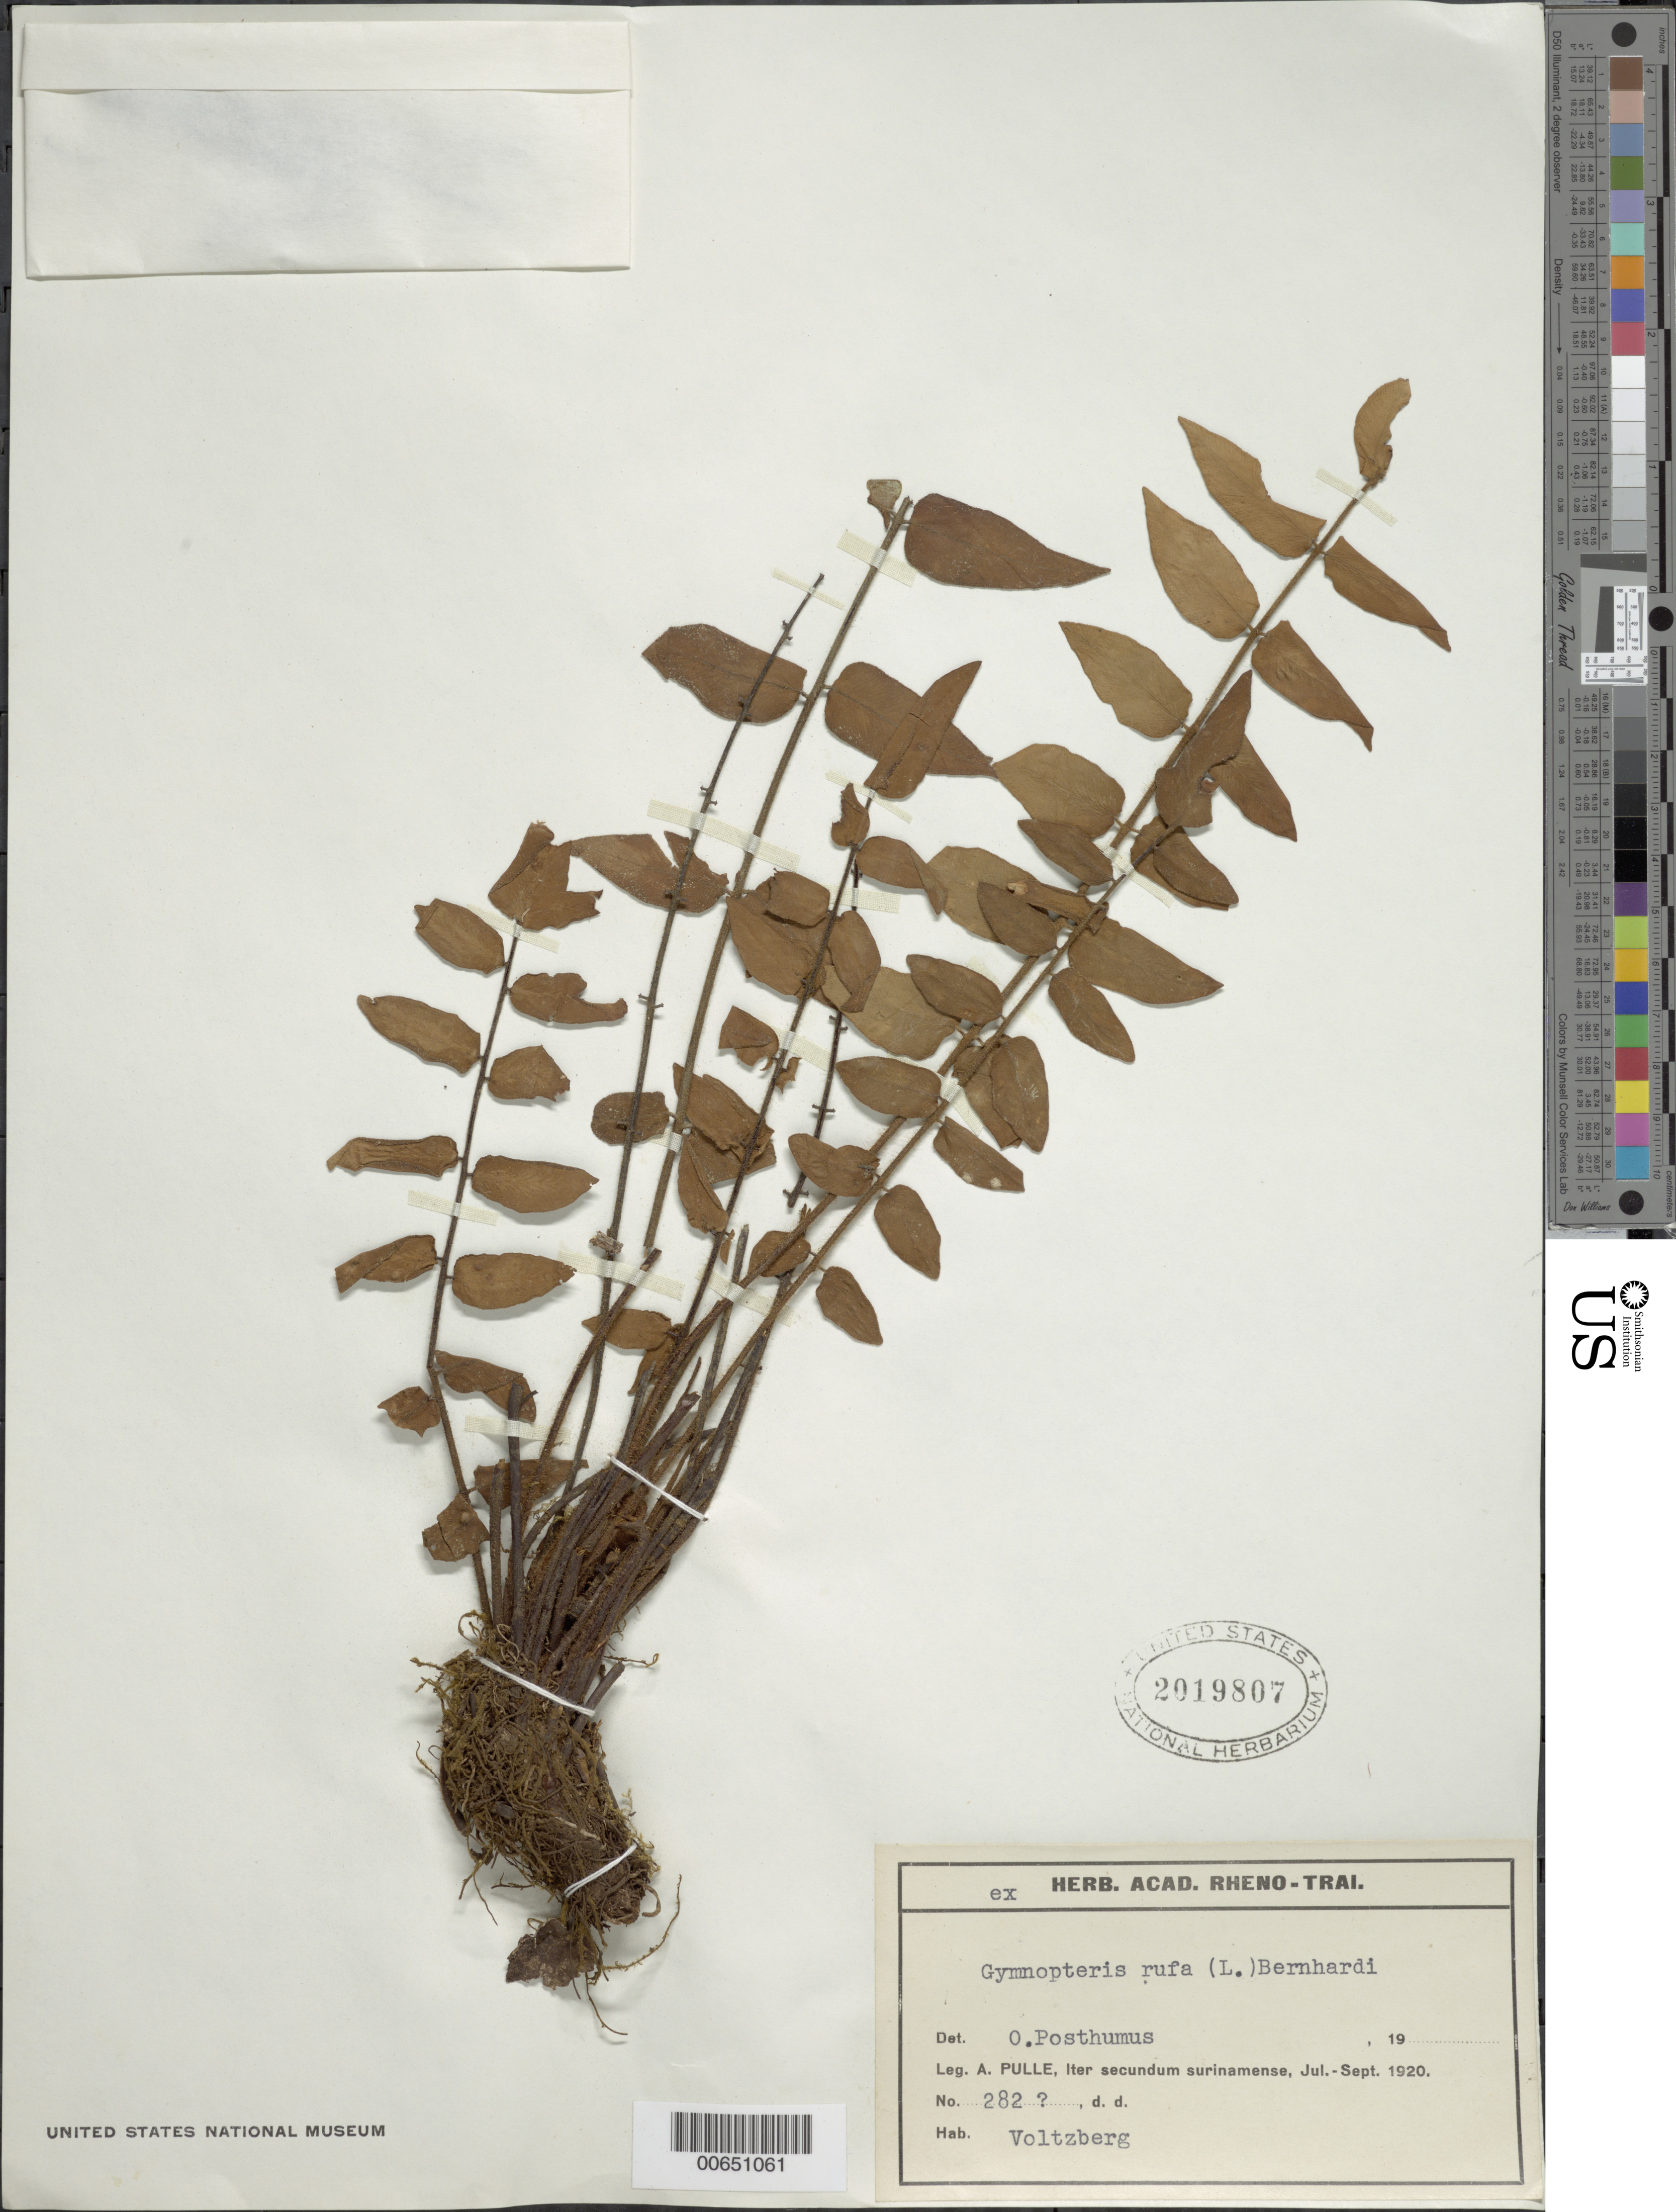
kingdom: Plantae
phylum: Tracheophyta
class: Polypodiopsida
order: Polypodiales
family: Pteridaceae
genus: Hemionitis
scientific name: Hemionitis rufa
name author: (L.) Sw.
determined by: Posthumus, O.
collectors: A. A. Pulle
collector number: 282 ?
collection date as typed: Jul-20 to Sep-20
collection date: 1920-07/1920-09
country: Suriname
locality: Voltzberg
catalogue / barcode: US 2019807